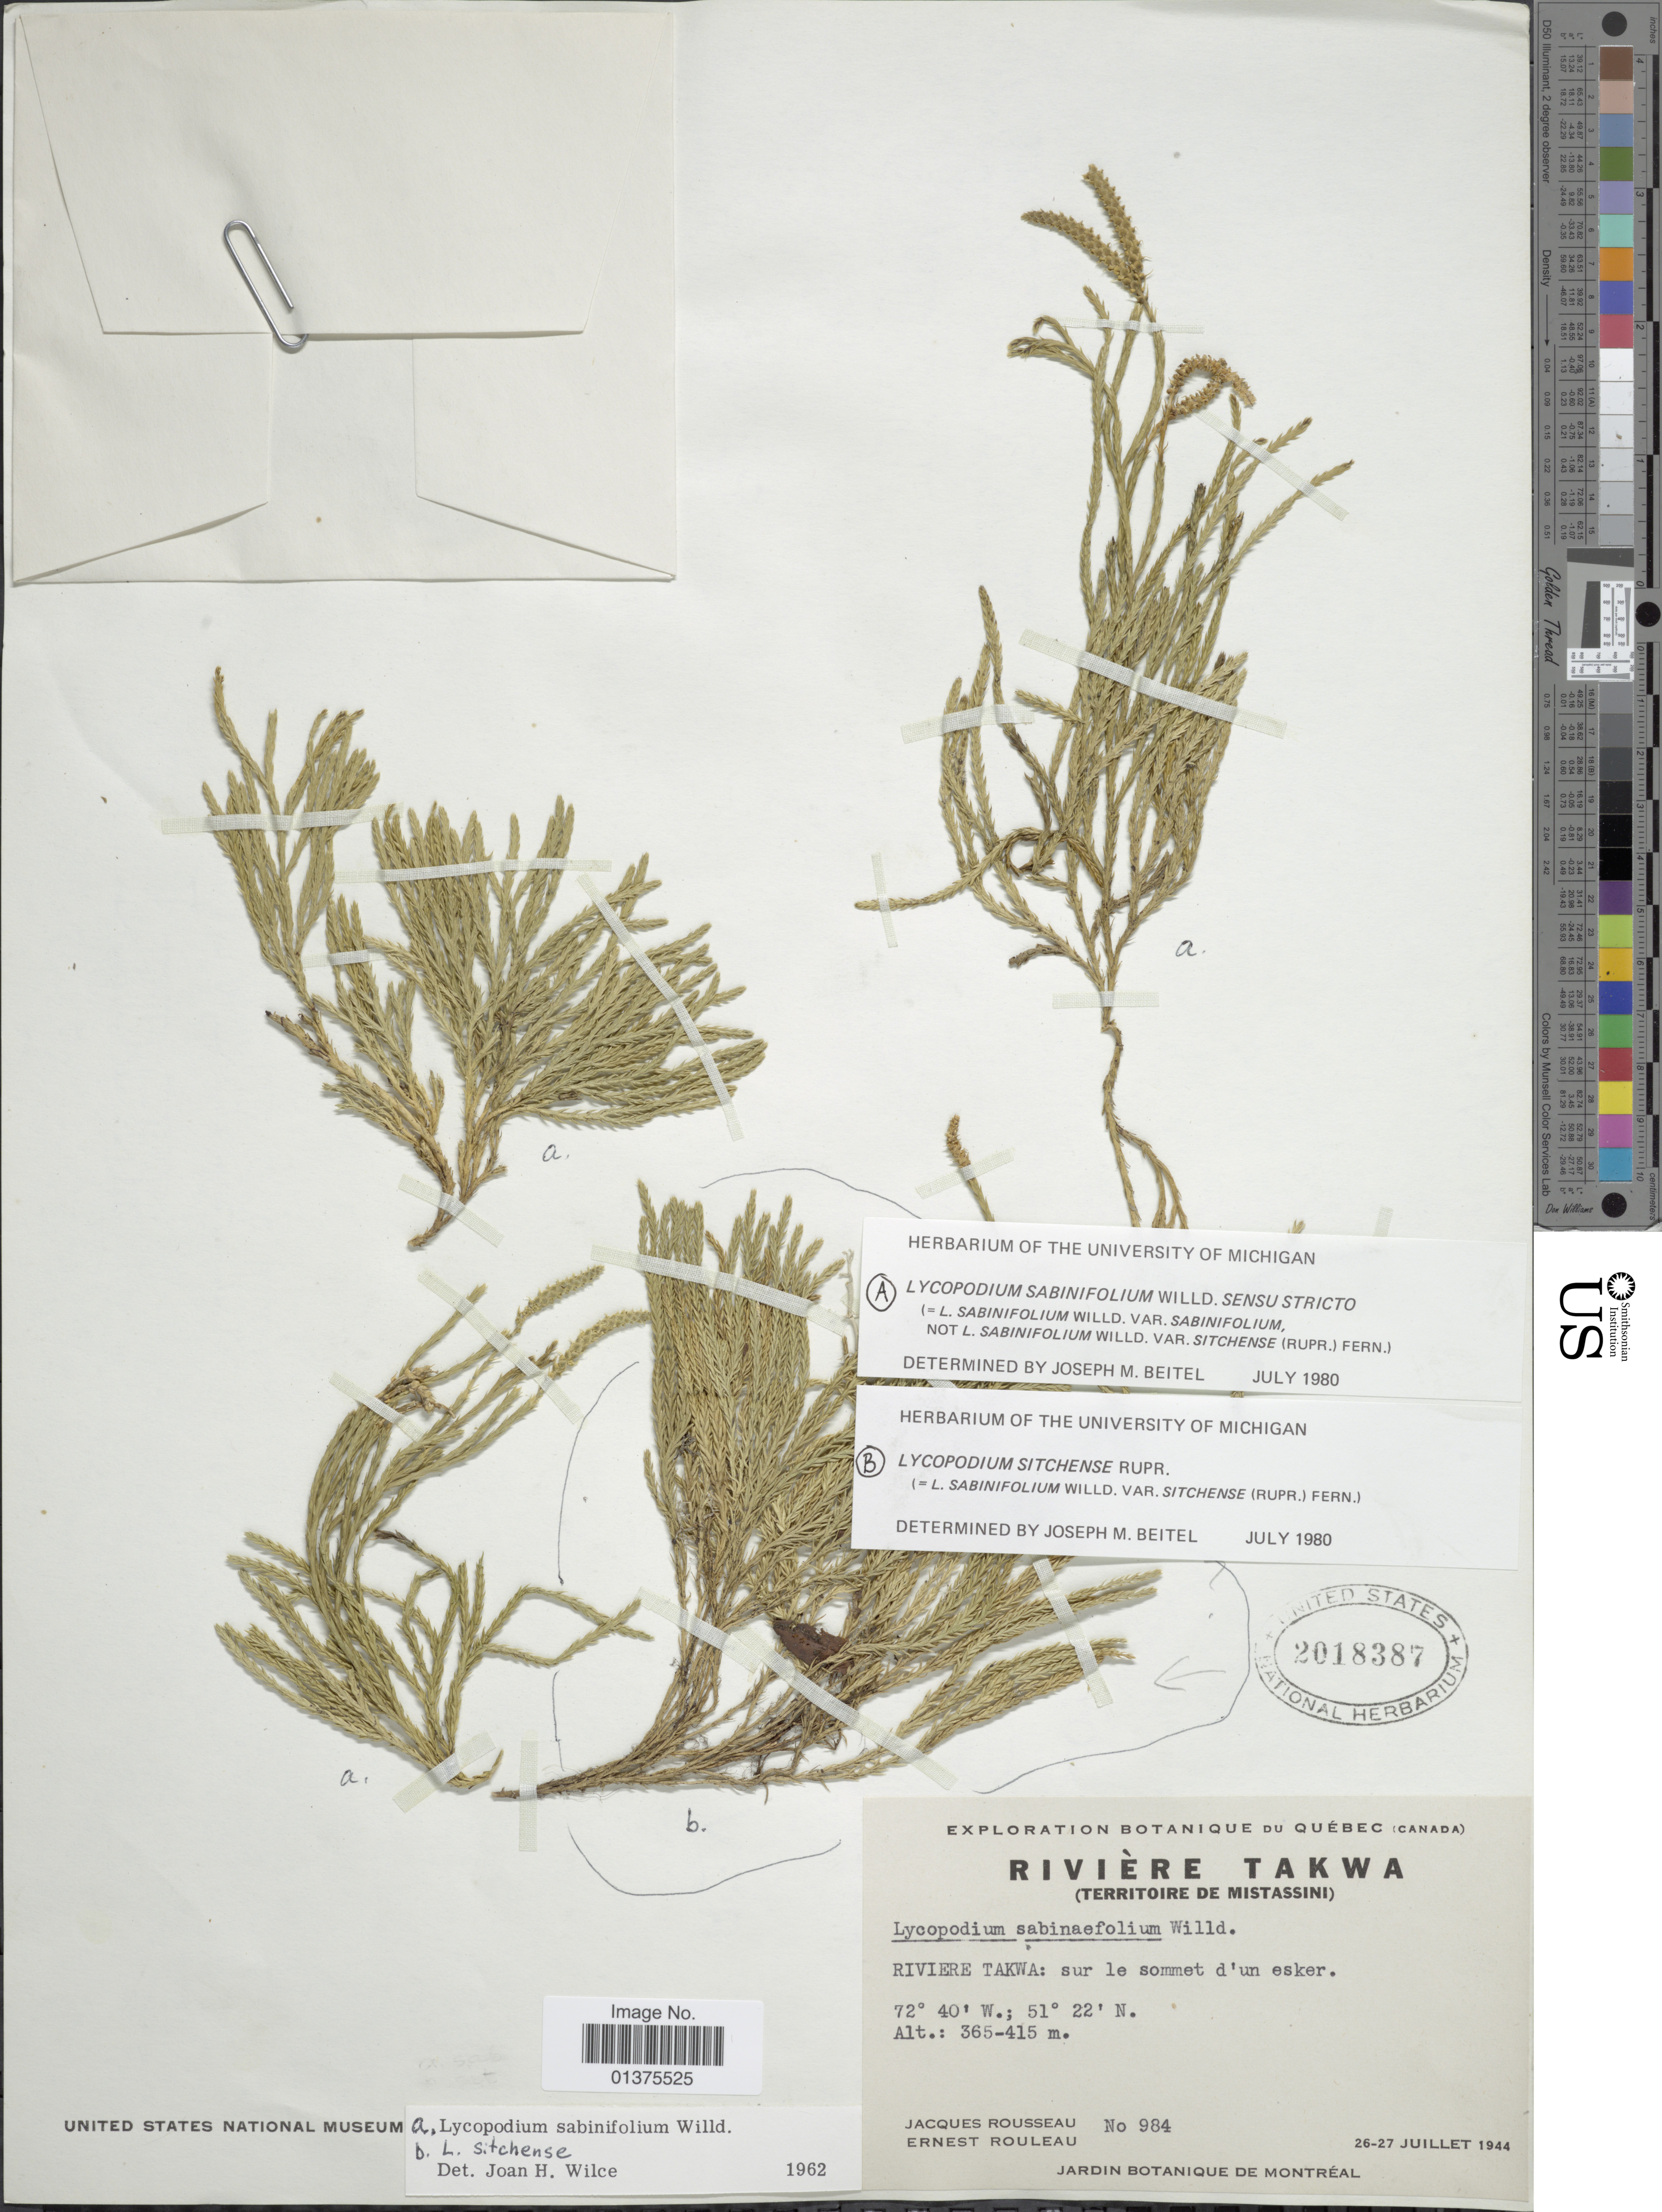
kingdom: Plantae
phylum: Tracheophyta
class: Lycopodiopsida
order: Lycopodiales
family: Lycopodiaceae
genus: Diphasiastrum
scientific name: Diphasiastrum x sabinifolium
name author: (Willd.) Holub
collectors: J. Rousseau & J. Rouleau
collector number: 984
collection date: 1944-07-26/1944-07-27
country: Canada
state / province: Quebec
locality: Riviere Takwa, Territoire de Mistassini, sur le sommet d'un esker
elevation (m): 365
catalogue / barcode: US 2018387